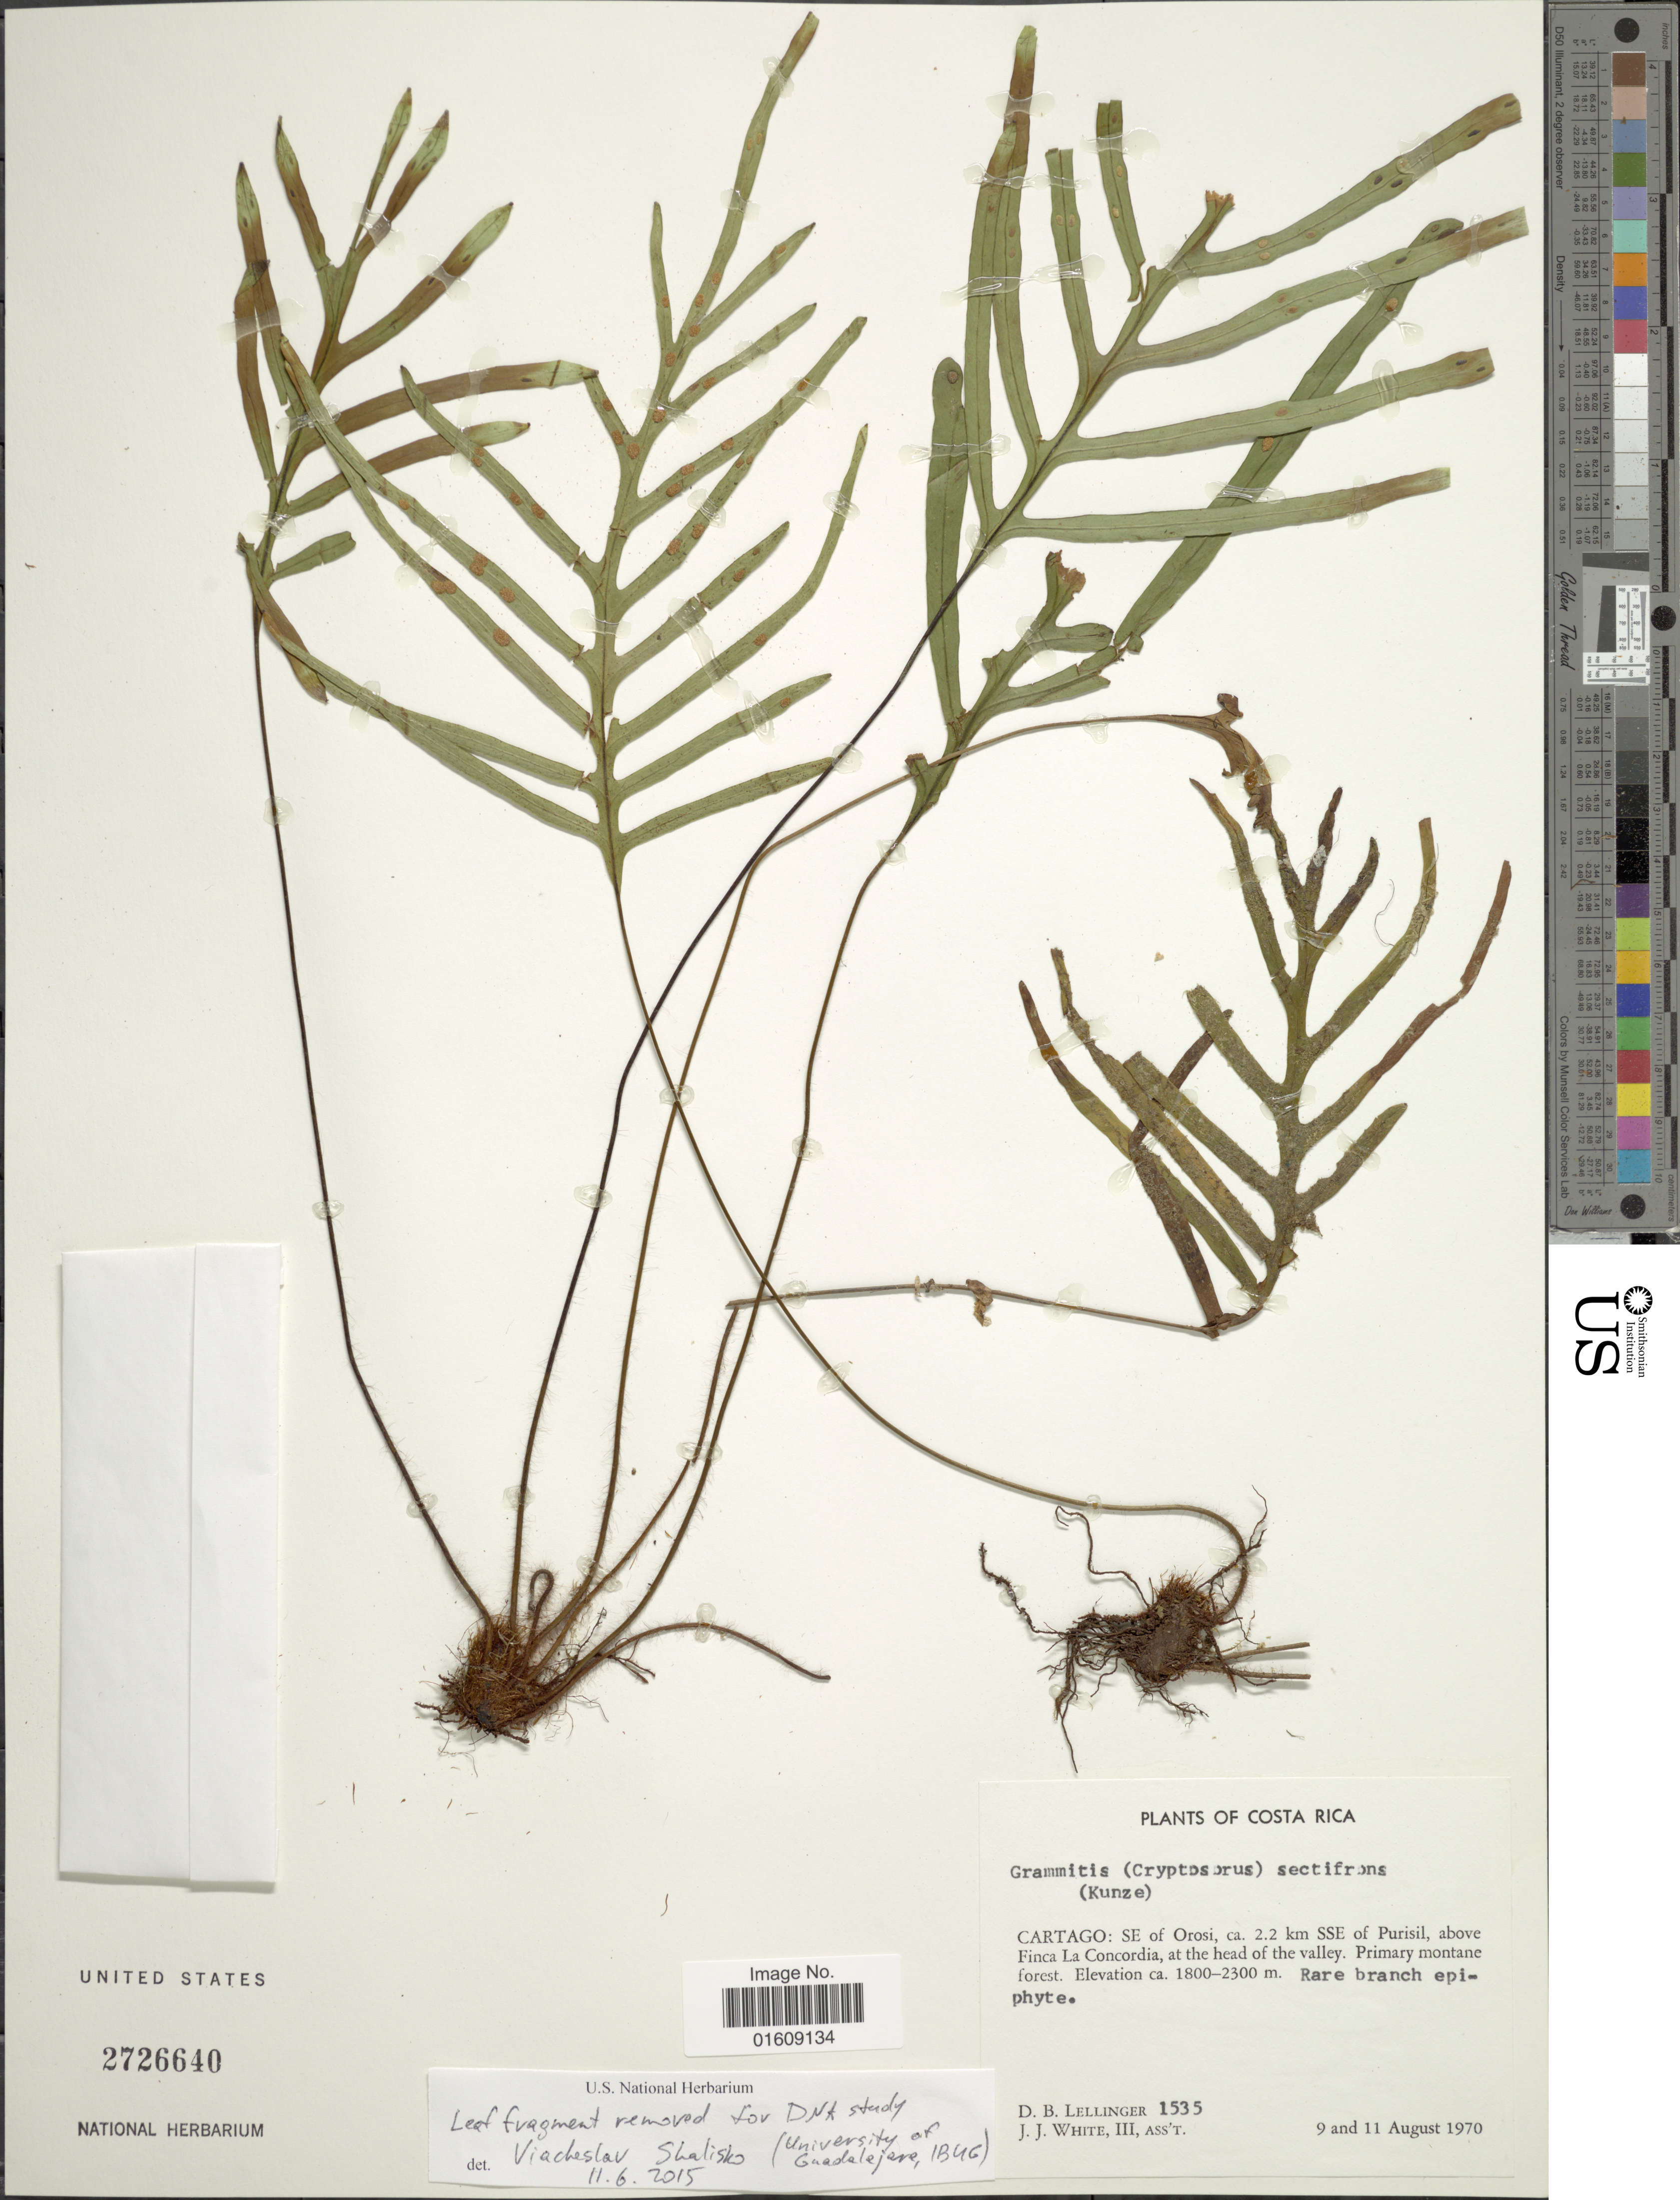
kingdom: Plantae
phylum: Tracheophyta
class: Polypodiopsida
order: Polypodiales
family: Polypodiaceae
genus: Zygophlebia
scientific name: Zygophlebia sectifrons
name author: (Kunze ex Mett.) L.E. Bishop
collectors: D. B. Lellinger & J. J. White III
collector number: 1535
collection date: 1970-08-09/1970-08-11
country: Costa Rica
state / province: Cartago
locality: Costa Rica, Cartago: SE of Orosi, ca. 2.2 km SSE of Purisil, above Finca La Concordia at the head of the valley.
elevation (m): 1800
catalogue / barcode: US 2726640